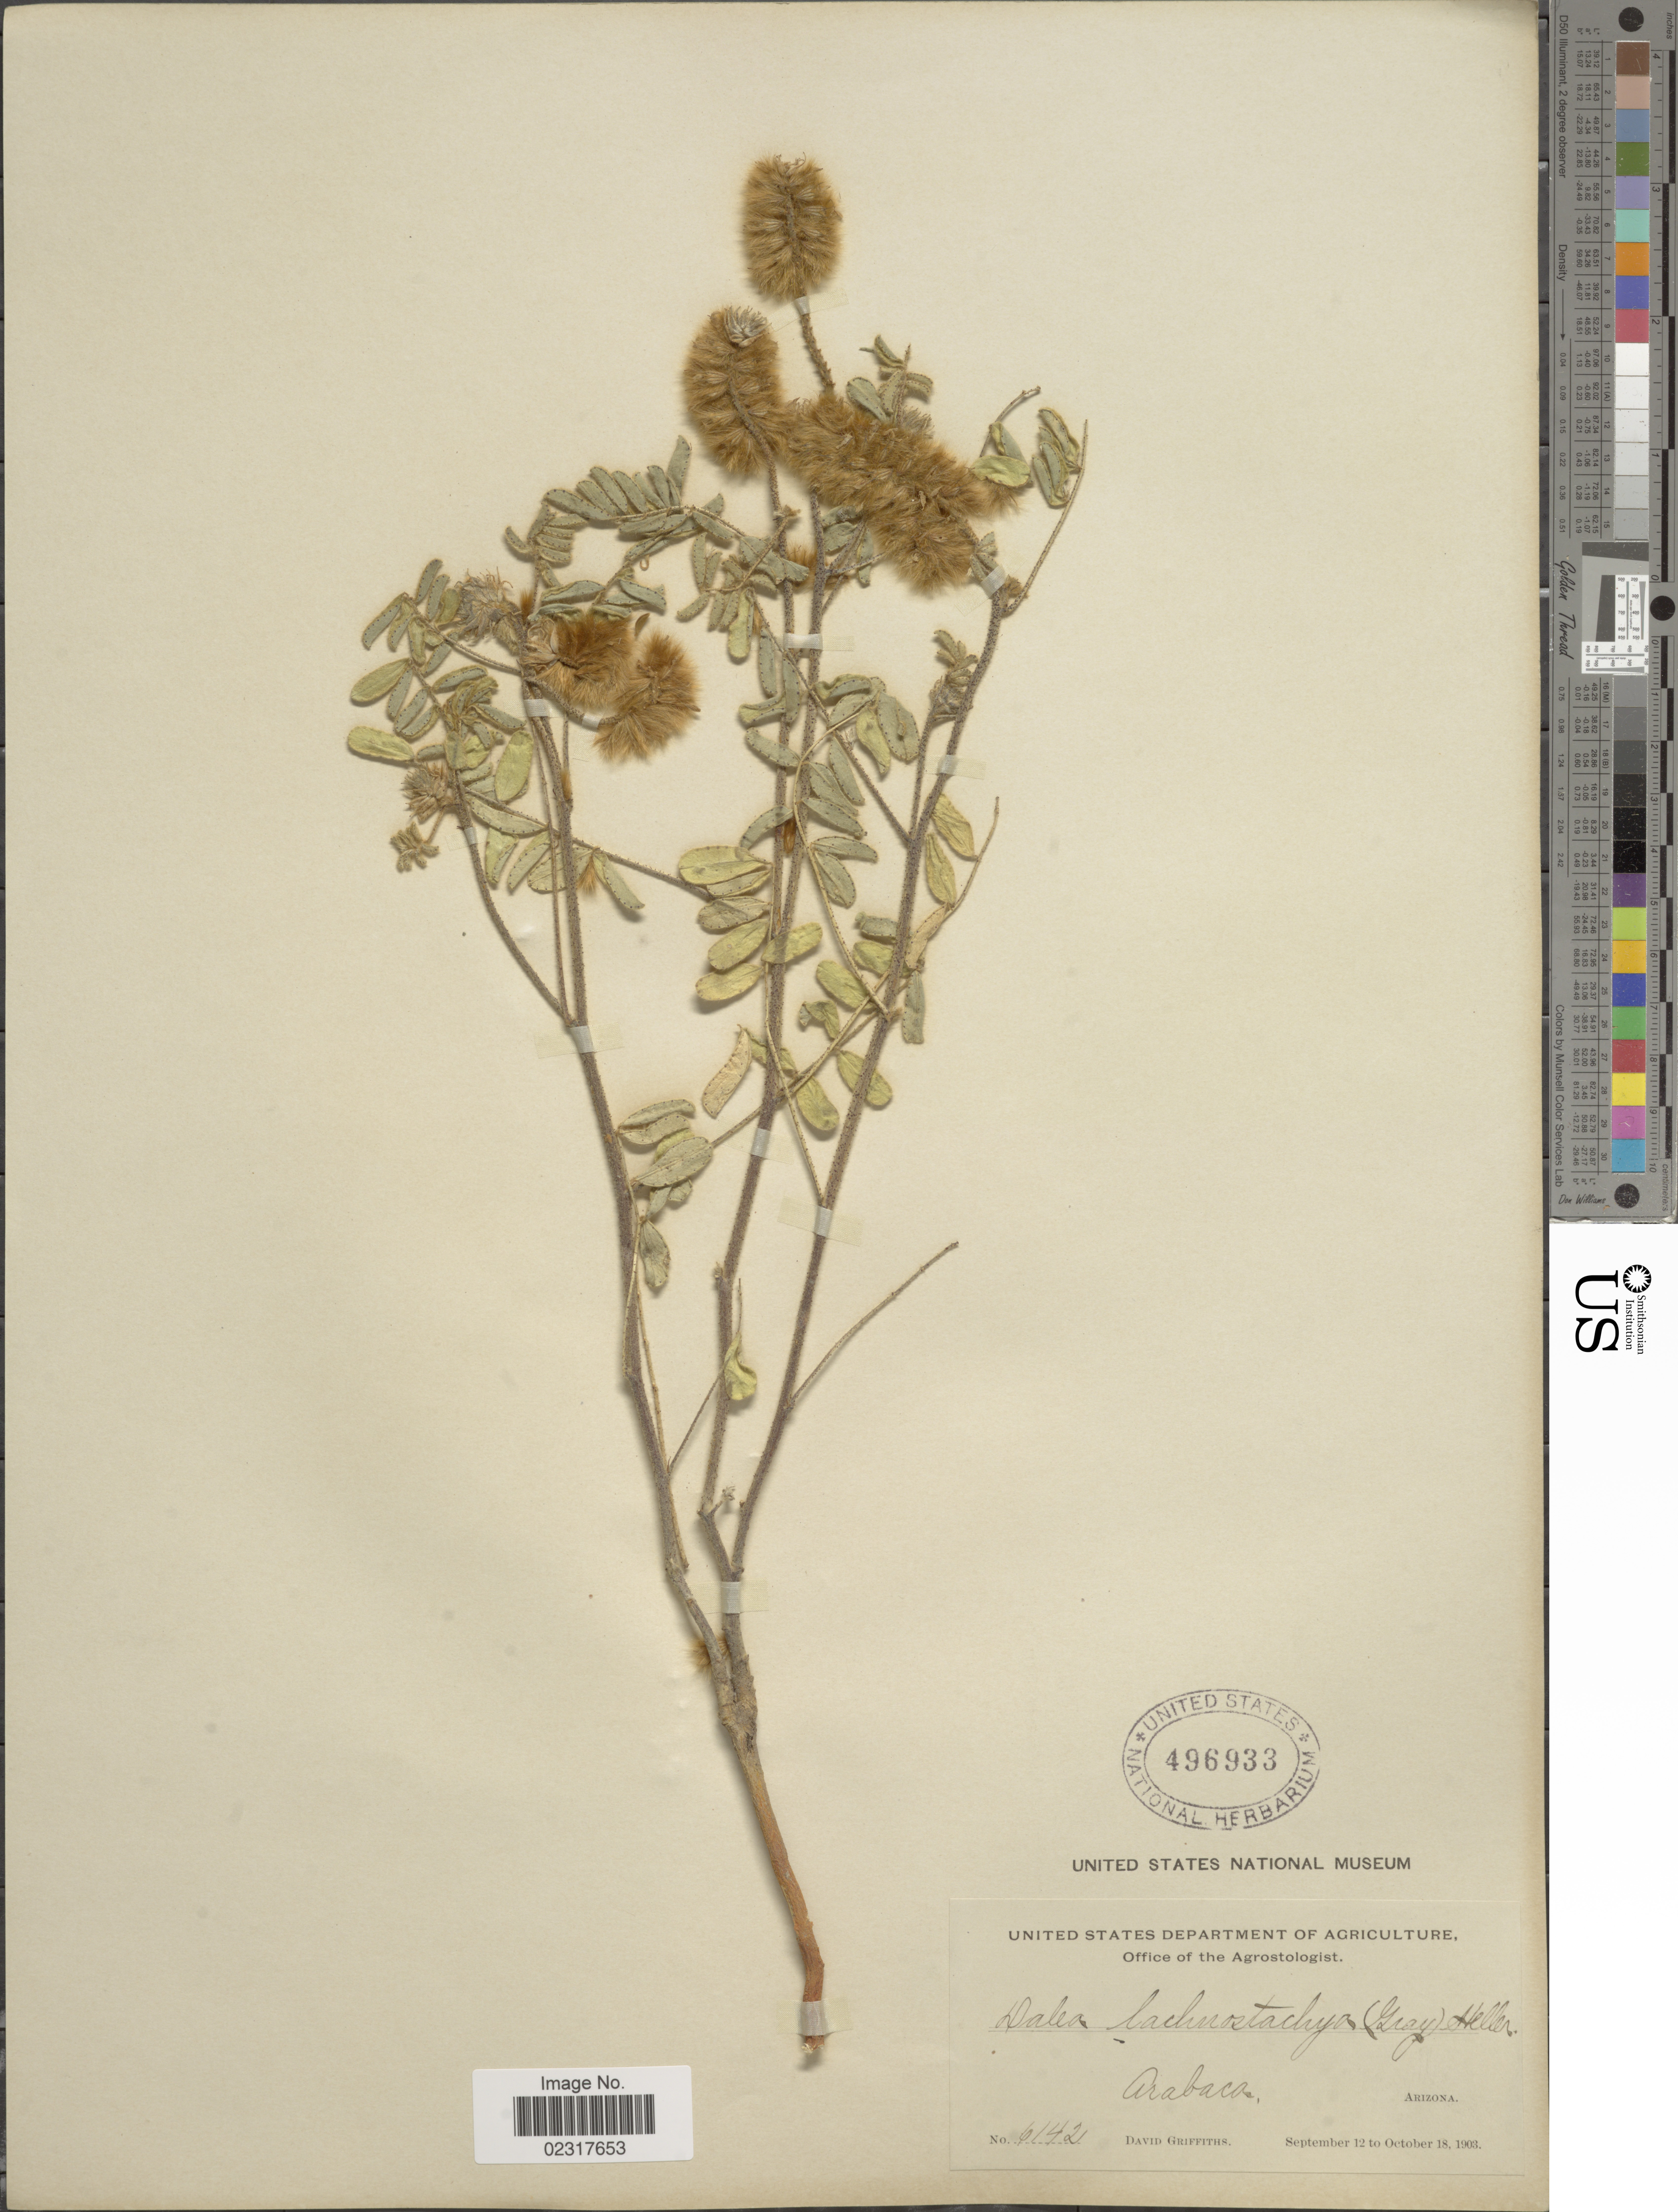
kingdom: Plantae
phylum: Tracheophyta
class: Magnoliopsida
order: Fabales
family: Fabaceae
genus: Dalea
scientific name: Dalea lachnostachys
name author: A. Gray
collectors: D. Griffiths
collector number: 6142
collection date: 1903-09-12/1903-10-18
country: United States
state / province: Arizona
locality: Arabaca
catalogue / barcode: US 496933